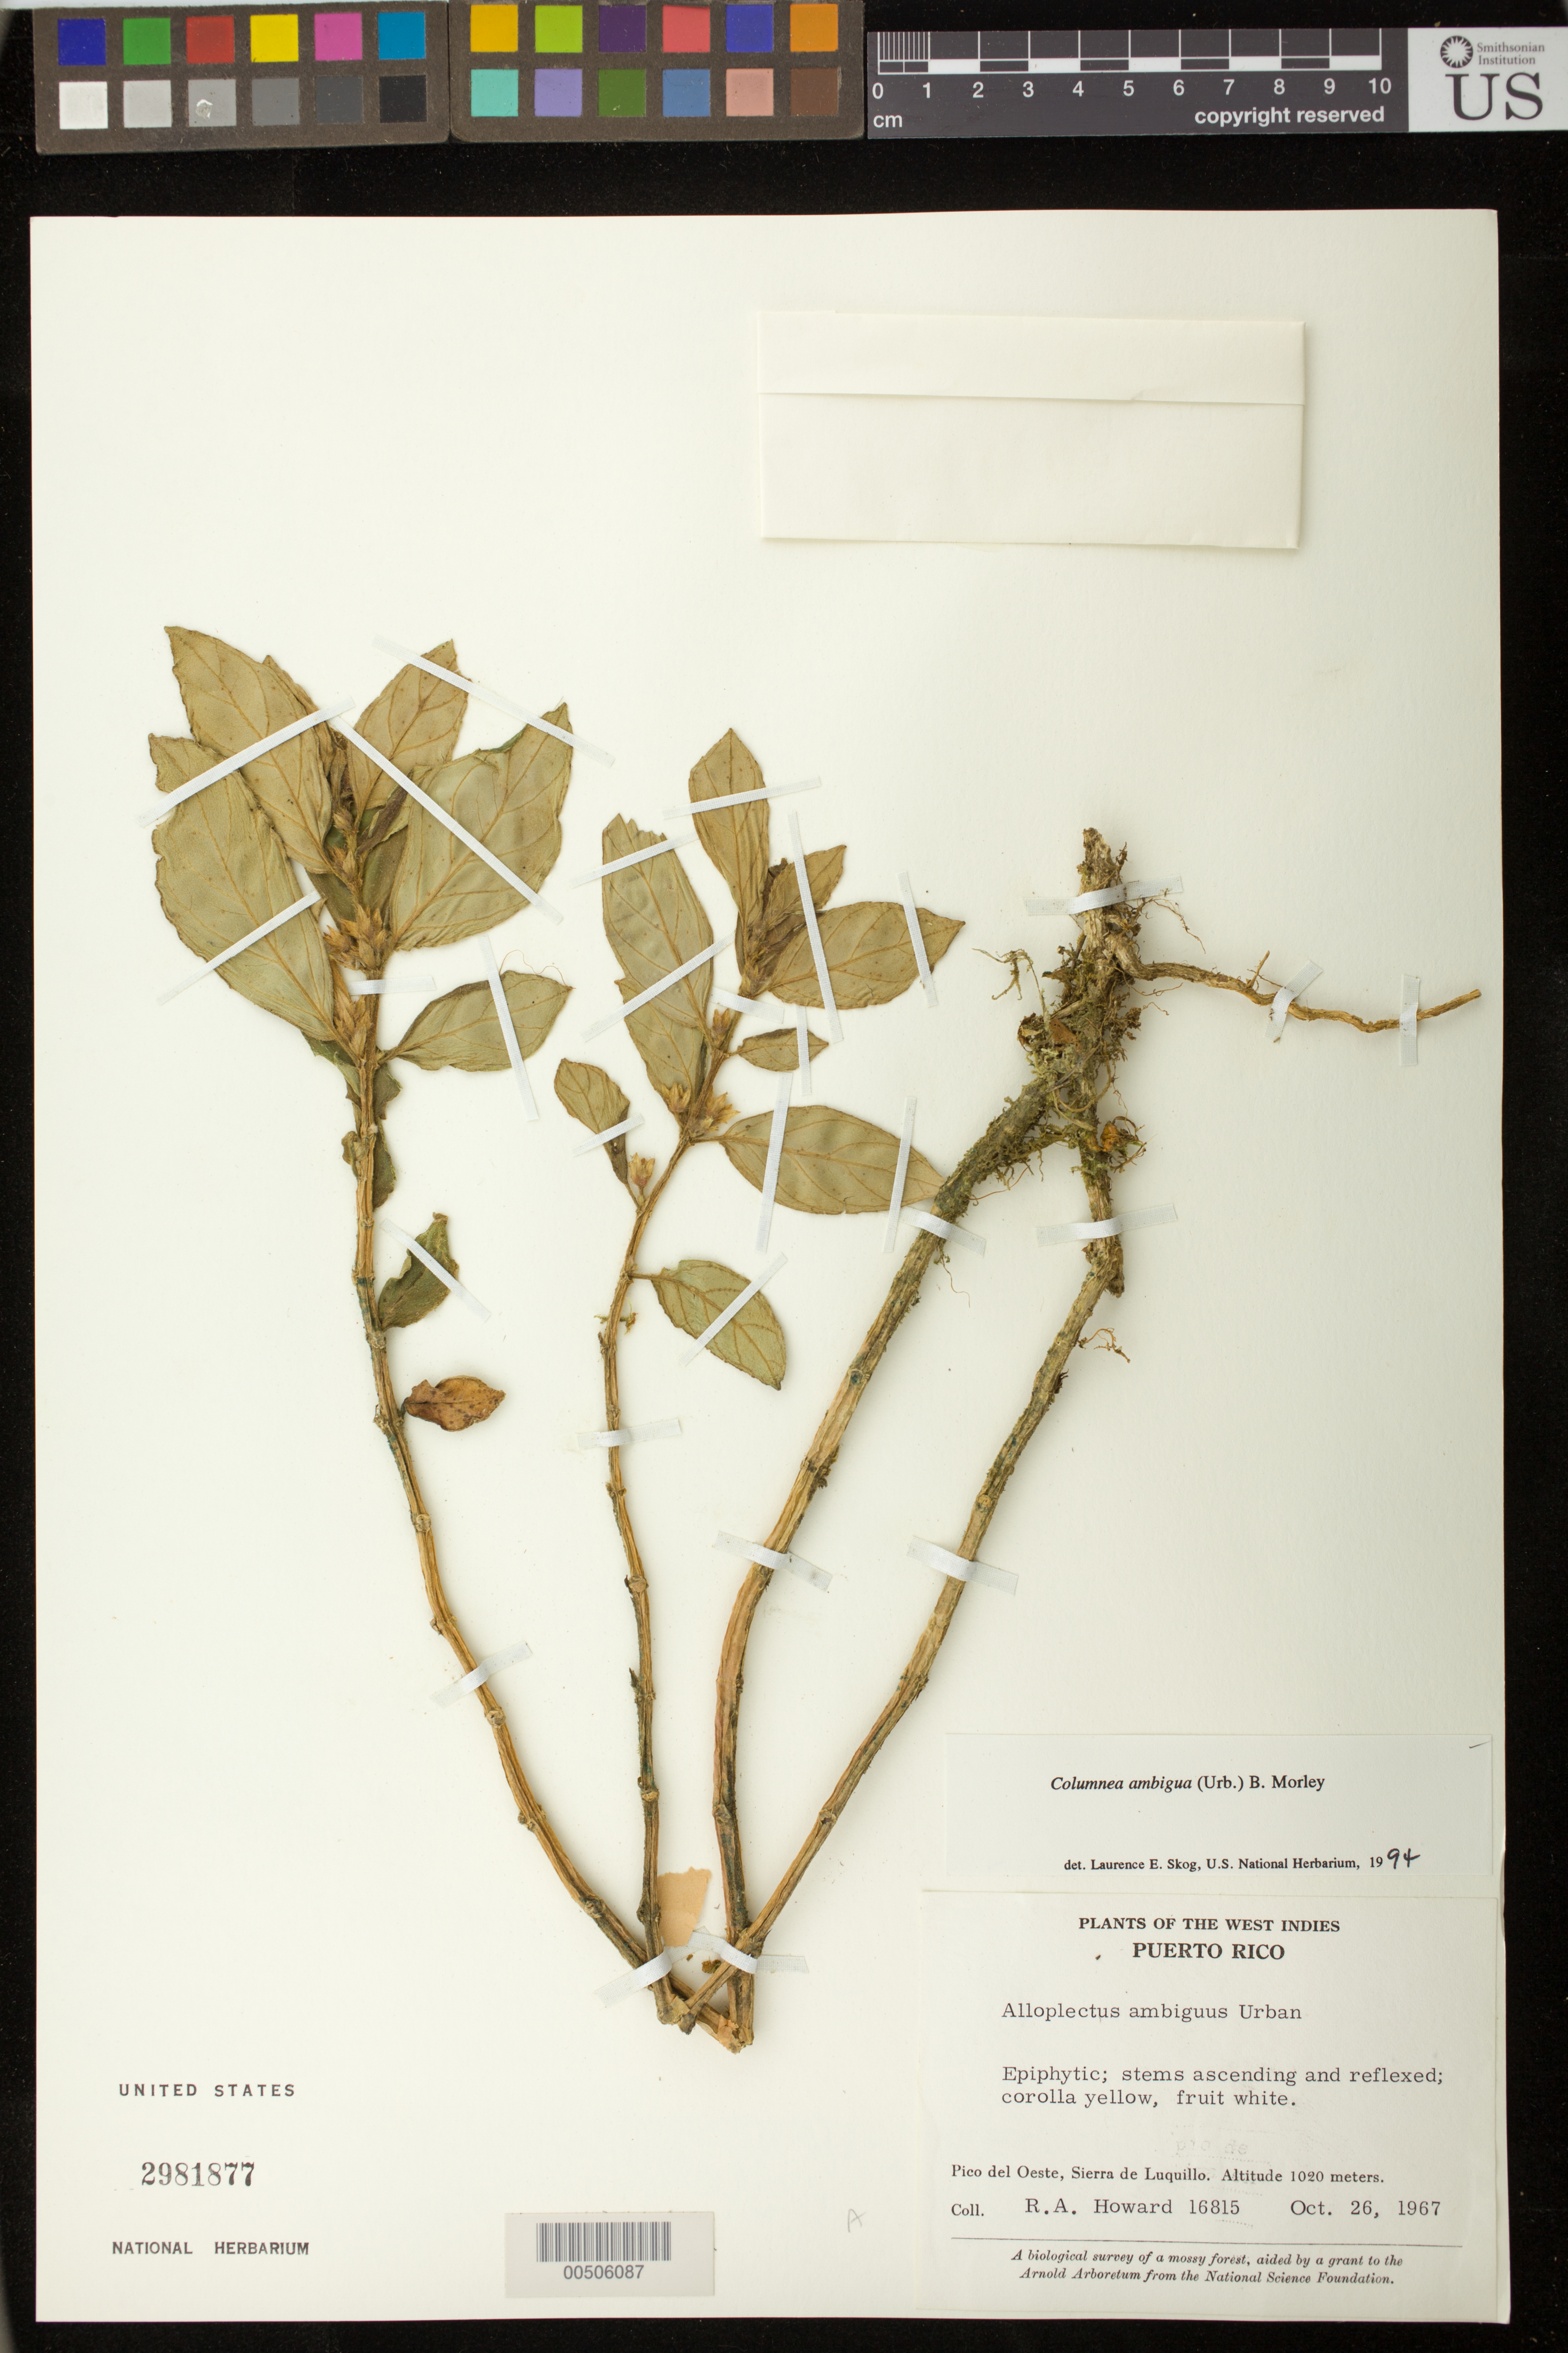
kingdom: Plantae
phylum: Tracheophyta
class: Magnoliopsida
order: Lamiales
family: Gesneriaceae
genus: Columnea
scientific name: Columnea ambigua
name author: (Urb.) B.D. Morley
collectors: R. A. Howard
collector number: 16815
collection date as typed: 26 Oct 1967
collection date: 1967-10-26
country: Puerto Rico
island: Puerto Rico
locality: Pico del Oeste, Sierra de Luquillo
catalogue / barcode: US 2981877